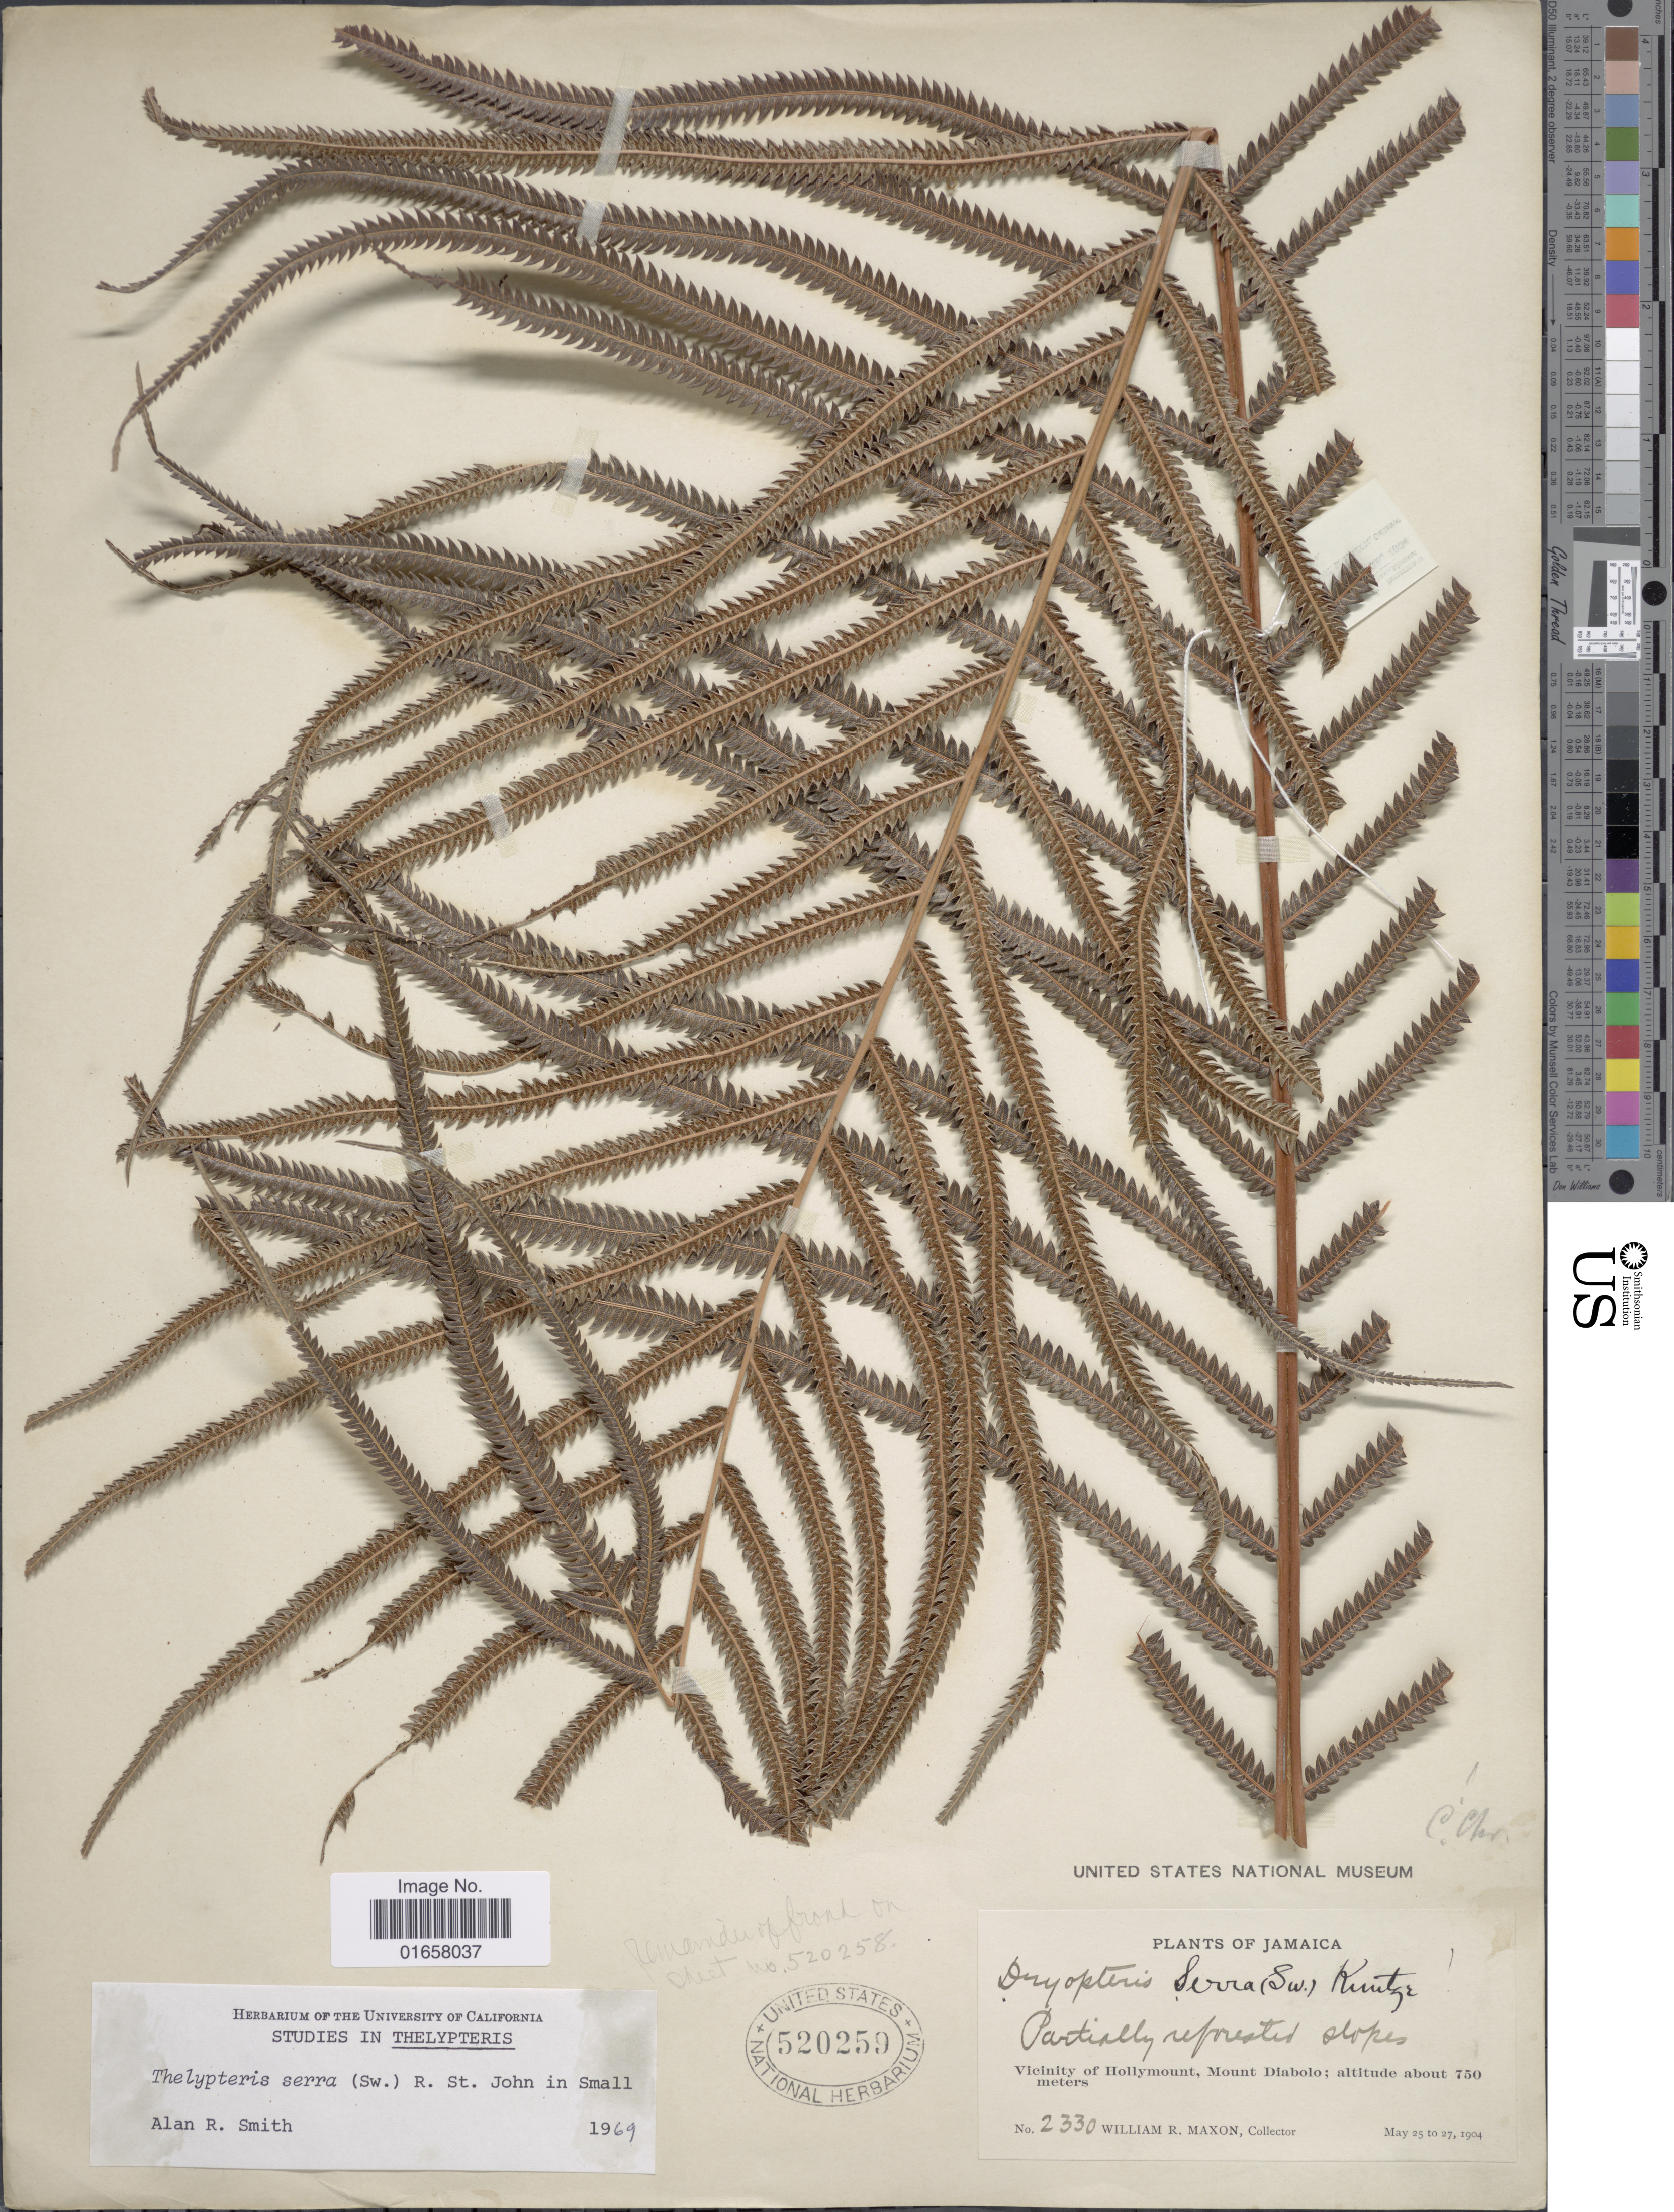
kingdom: Plantae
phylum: Tracheophyta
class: Polypodiopsida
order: Polypodiales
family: Thelypteridaceae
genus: Christella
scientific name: Christella serra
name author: (Sw.) Holttum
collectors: W. R. Maxon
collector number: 2330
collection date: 1904-05-25/1904-05-27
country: Jamaica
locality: Jamaica, vicinity of Hollymount, Mount Diabolo.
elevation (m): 750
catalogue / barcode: US 520259